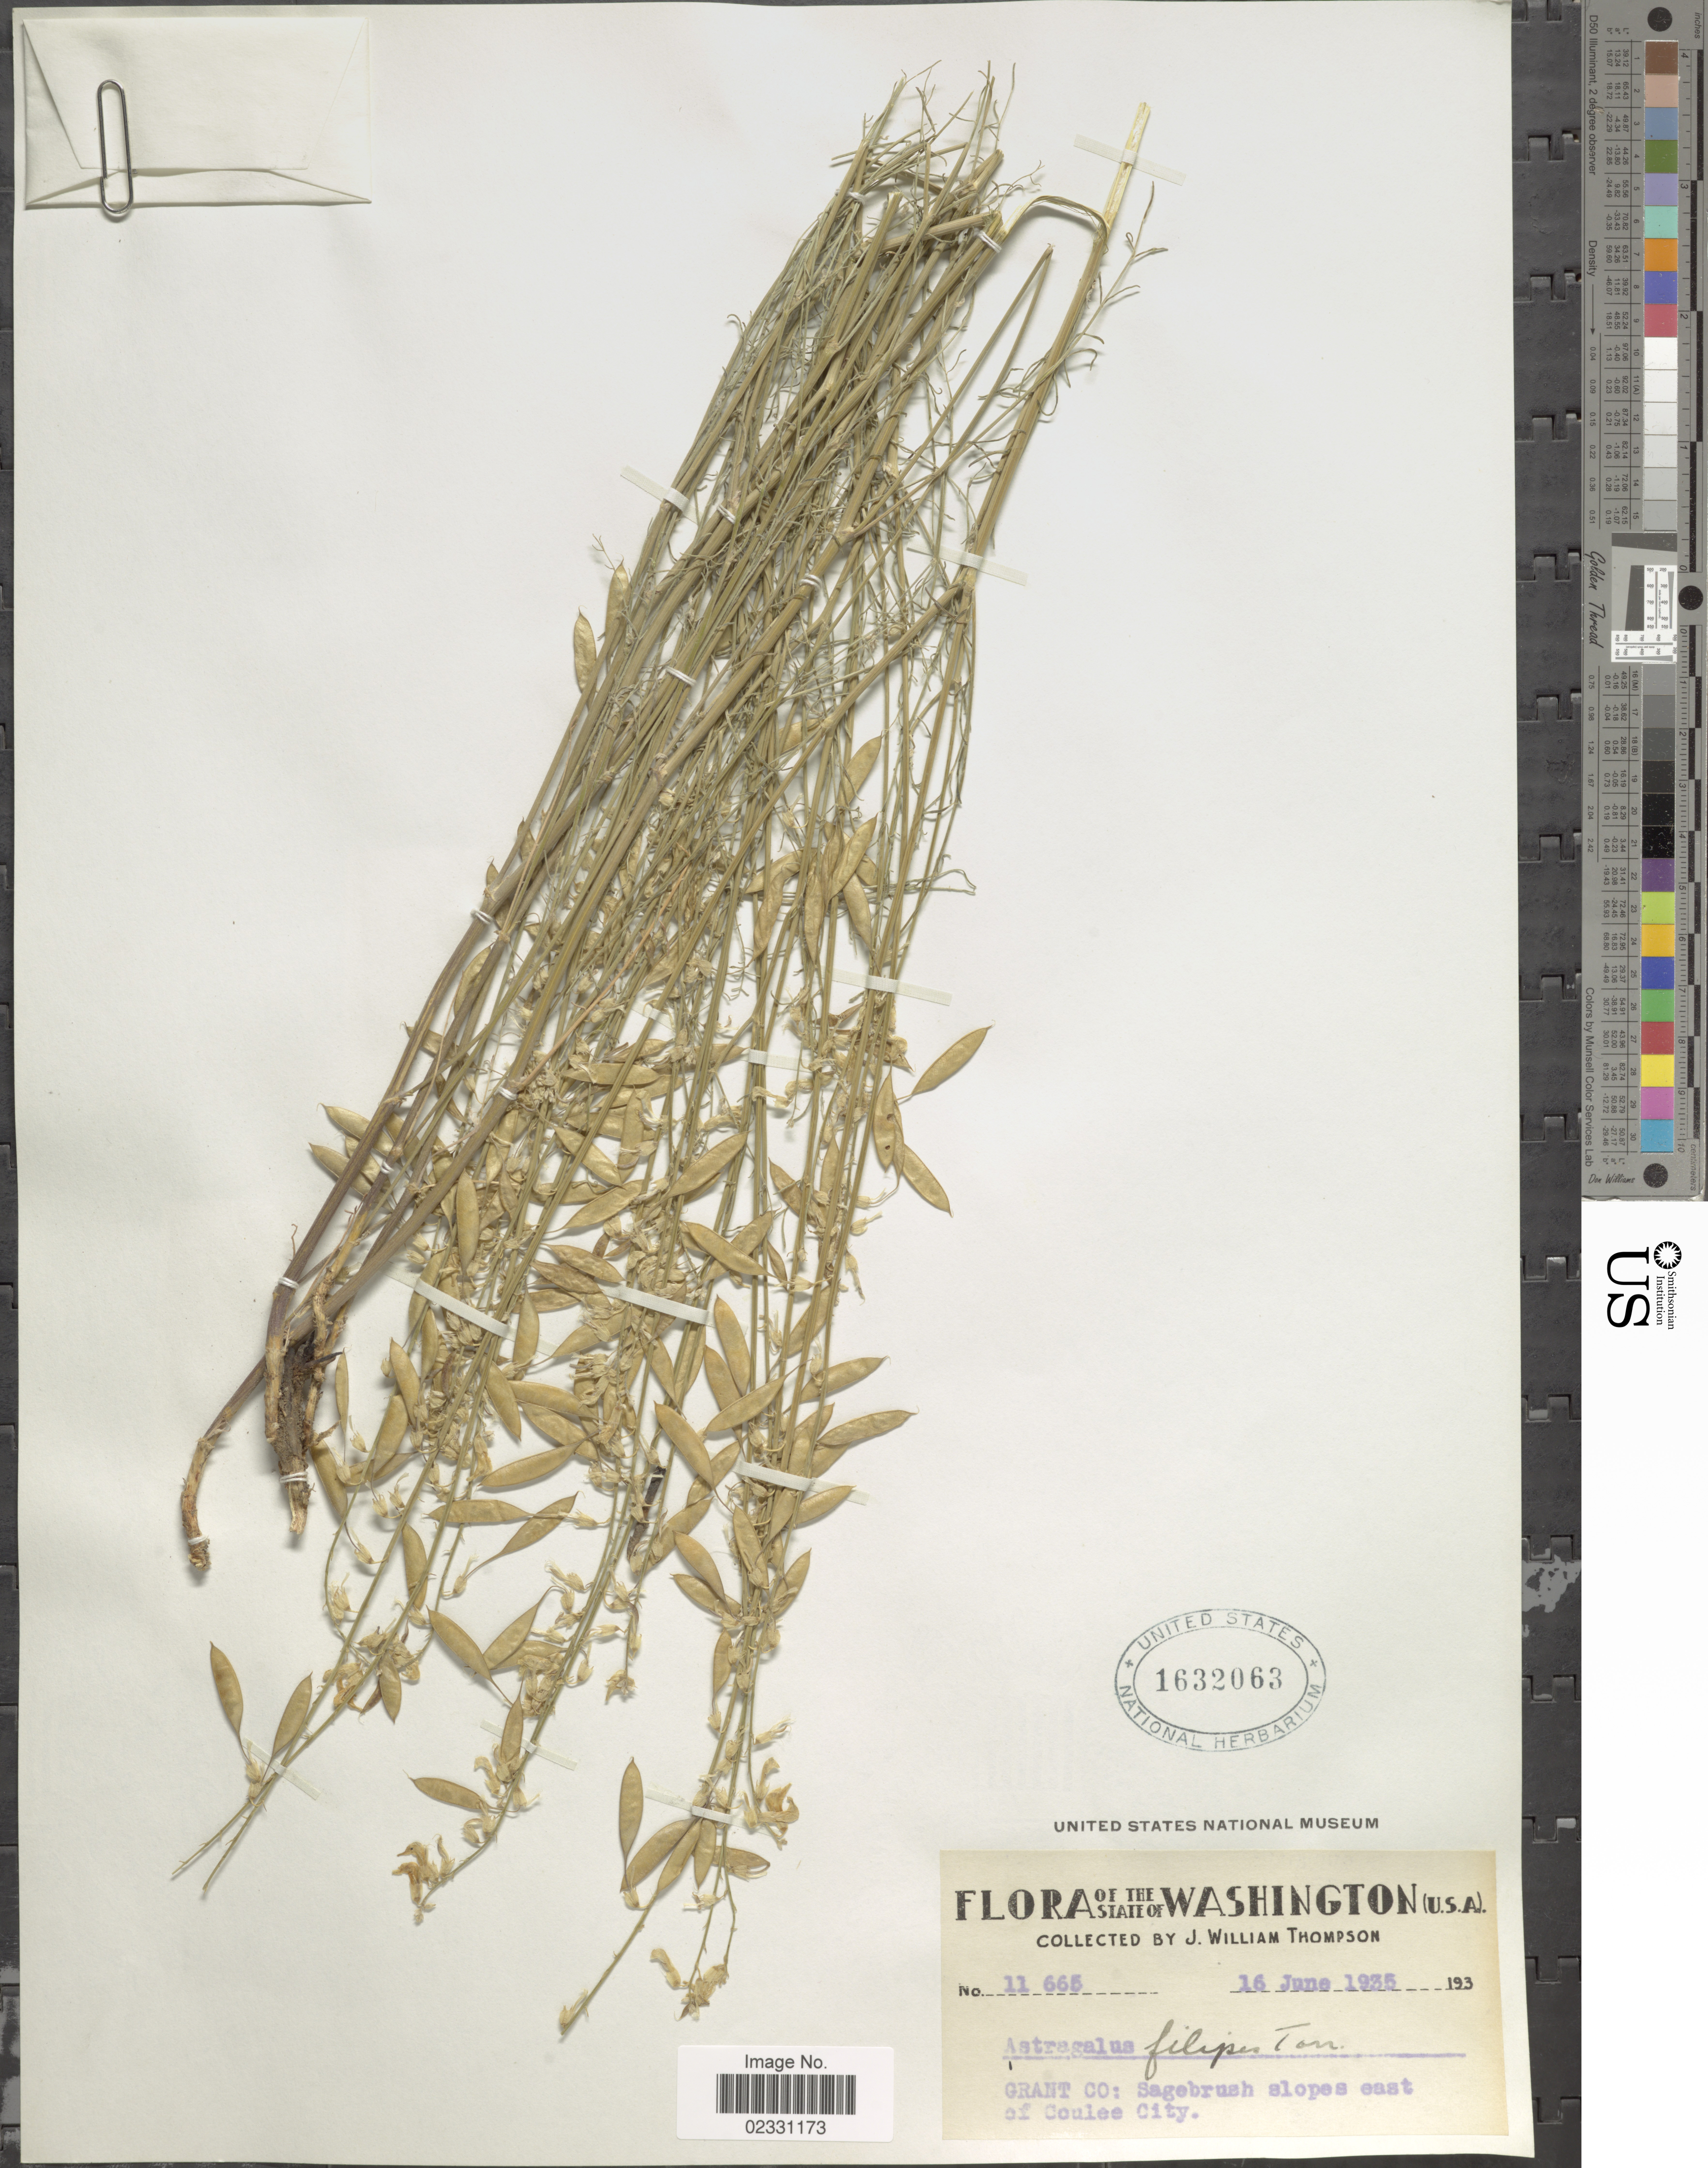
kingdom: Plantae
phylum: Tracheophyta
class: Magnoliopsida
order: Fabales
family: Fabaceae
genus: Astragalus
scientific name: Astragalus filipes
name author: A. Gray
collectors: J. W. Thompson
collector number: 11665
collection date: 1935-06-16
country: United States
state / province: Washington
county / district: Grant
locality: Grant Co: east of Coulee City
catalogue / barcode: US 1632063